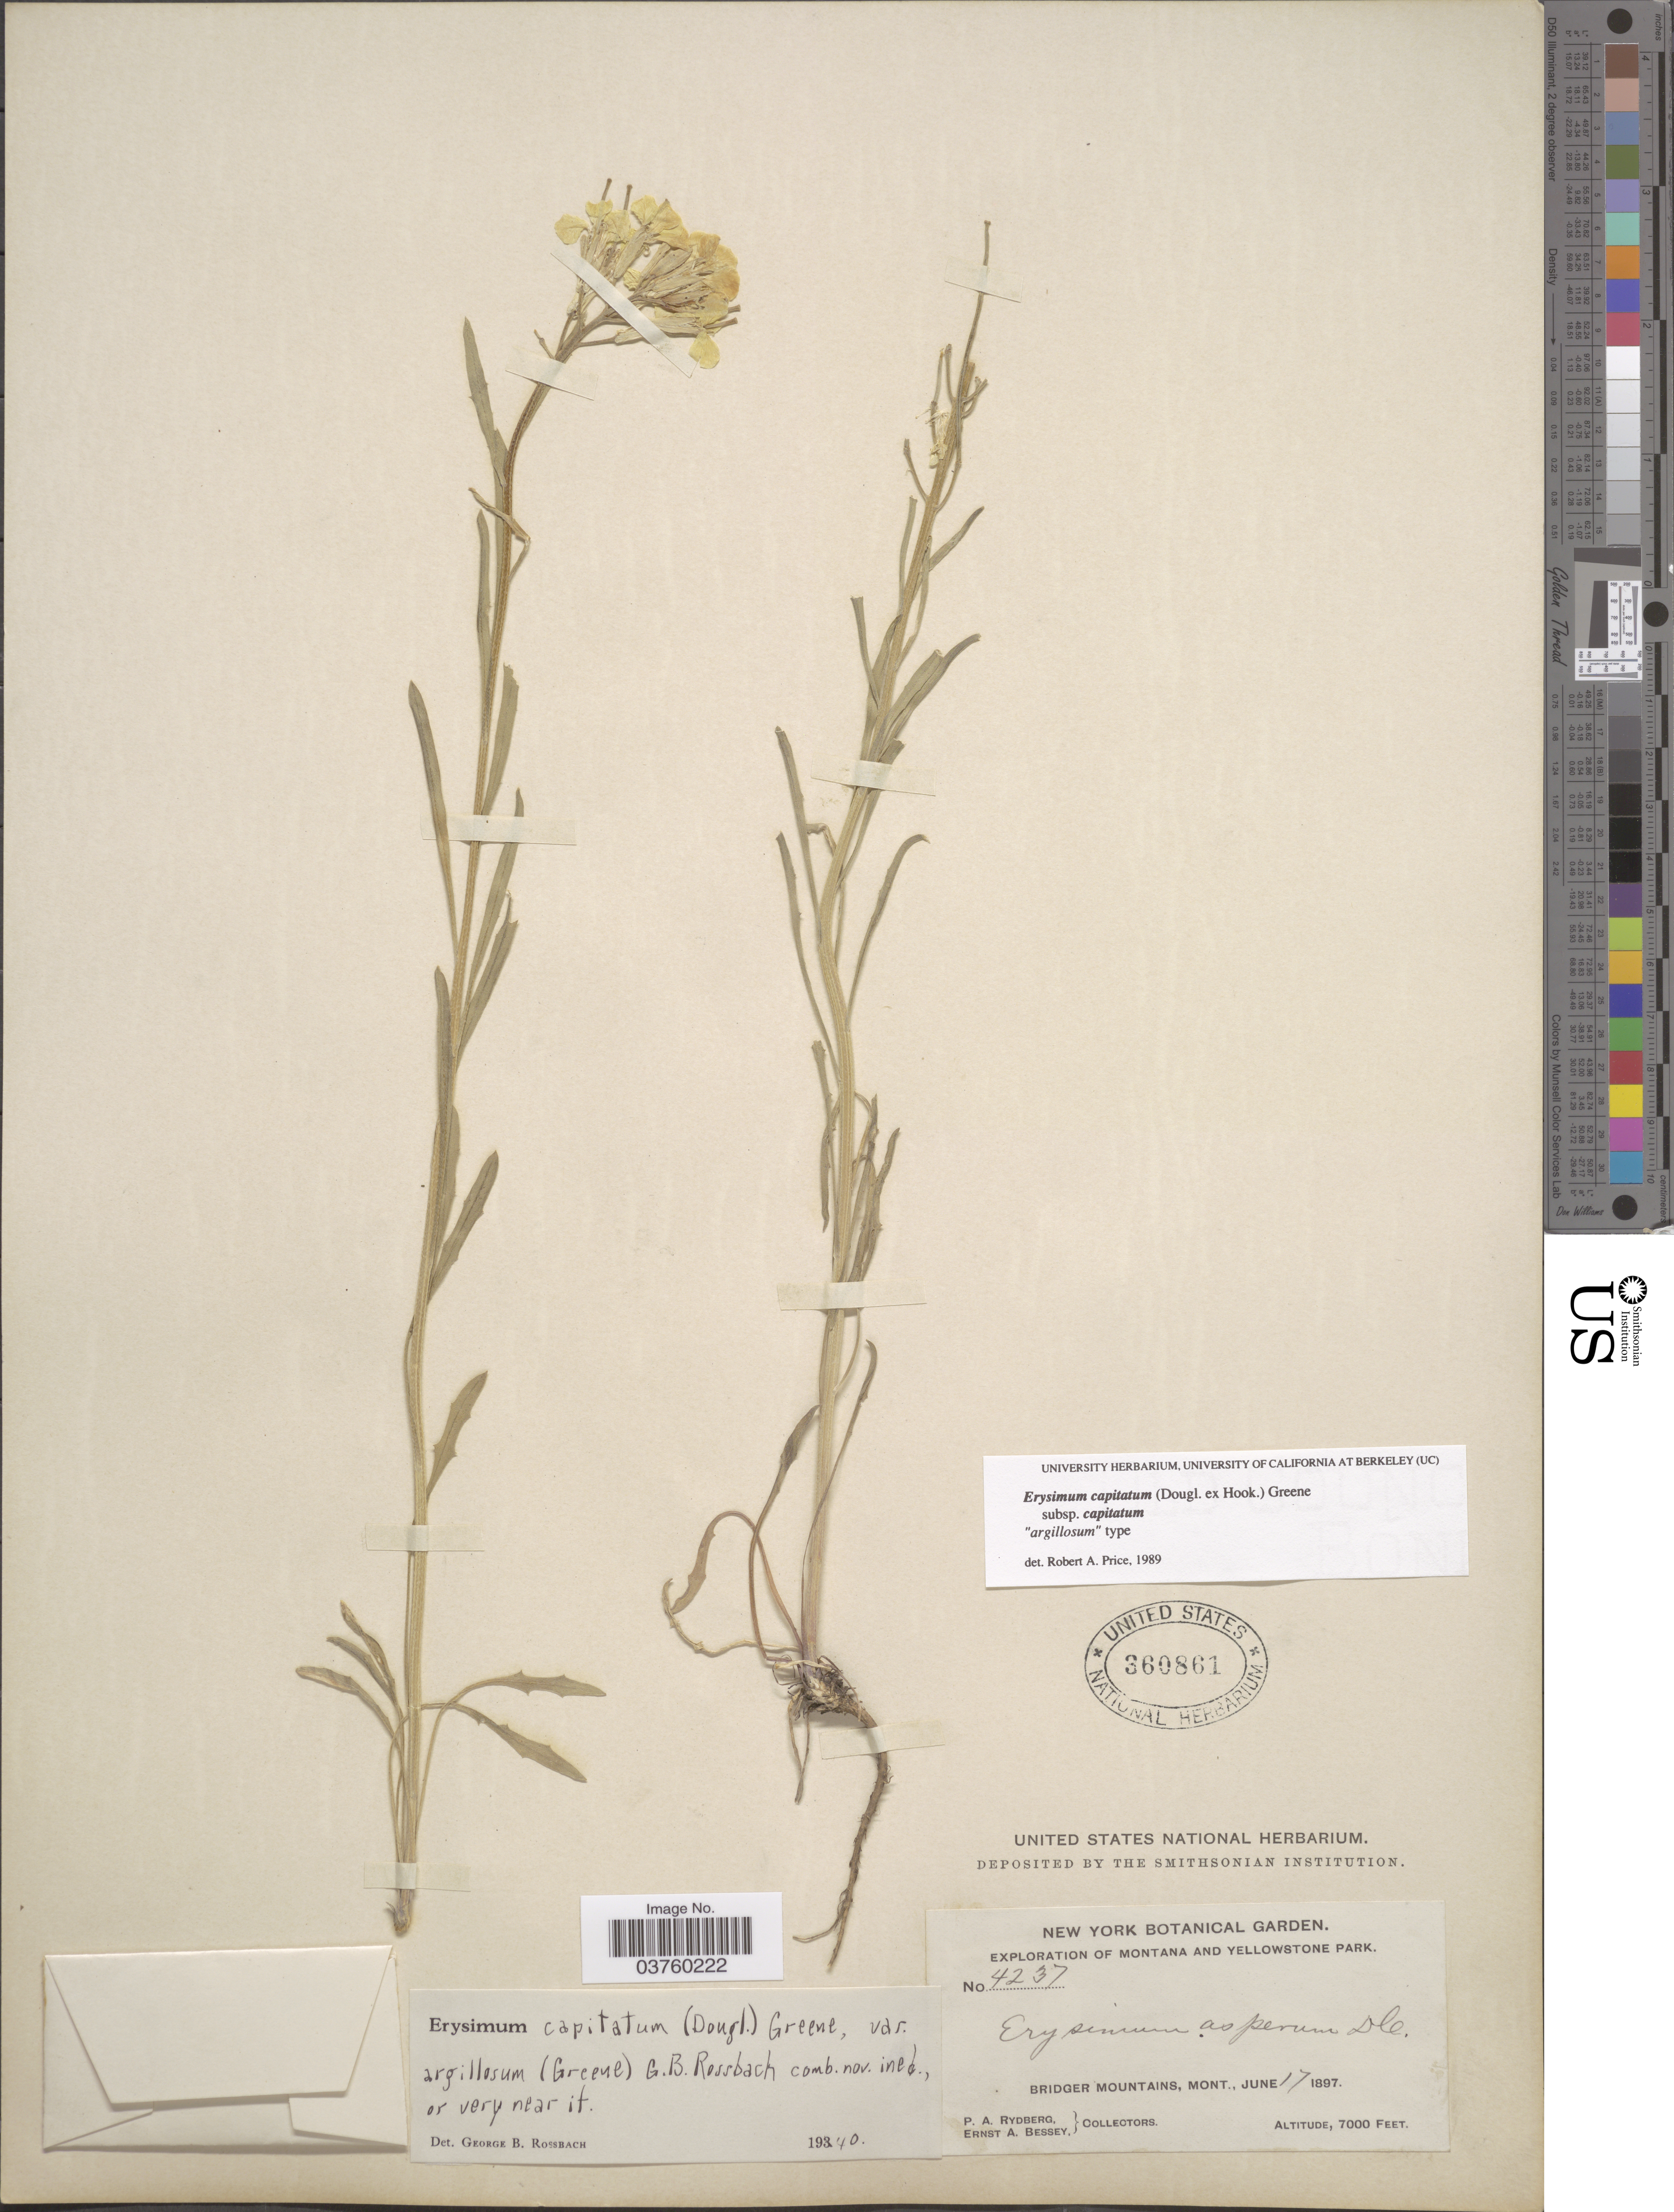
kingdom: Plantae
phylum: Tracheophyta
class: Magnoliopsida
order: Brassicales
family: Brassicaceae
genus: Erysimum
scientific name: Erysimum capitatum subsp. capitatum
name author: (Douglas ex Hook.) Greene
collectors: P. A. Rydberg & E. A. Bessey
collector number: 4237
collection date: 1897-06-17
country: United States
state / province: Montana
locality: Exploration of Montana and Yellowstone Park. Bridger Mountains.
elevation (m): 2134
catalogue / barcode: US 360861